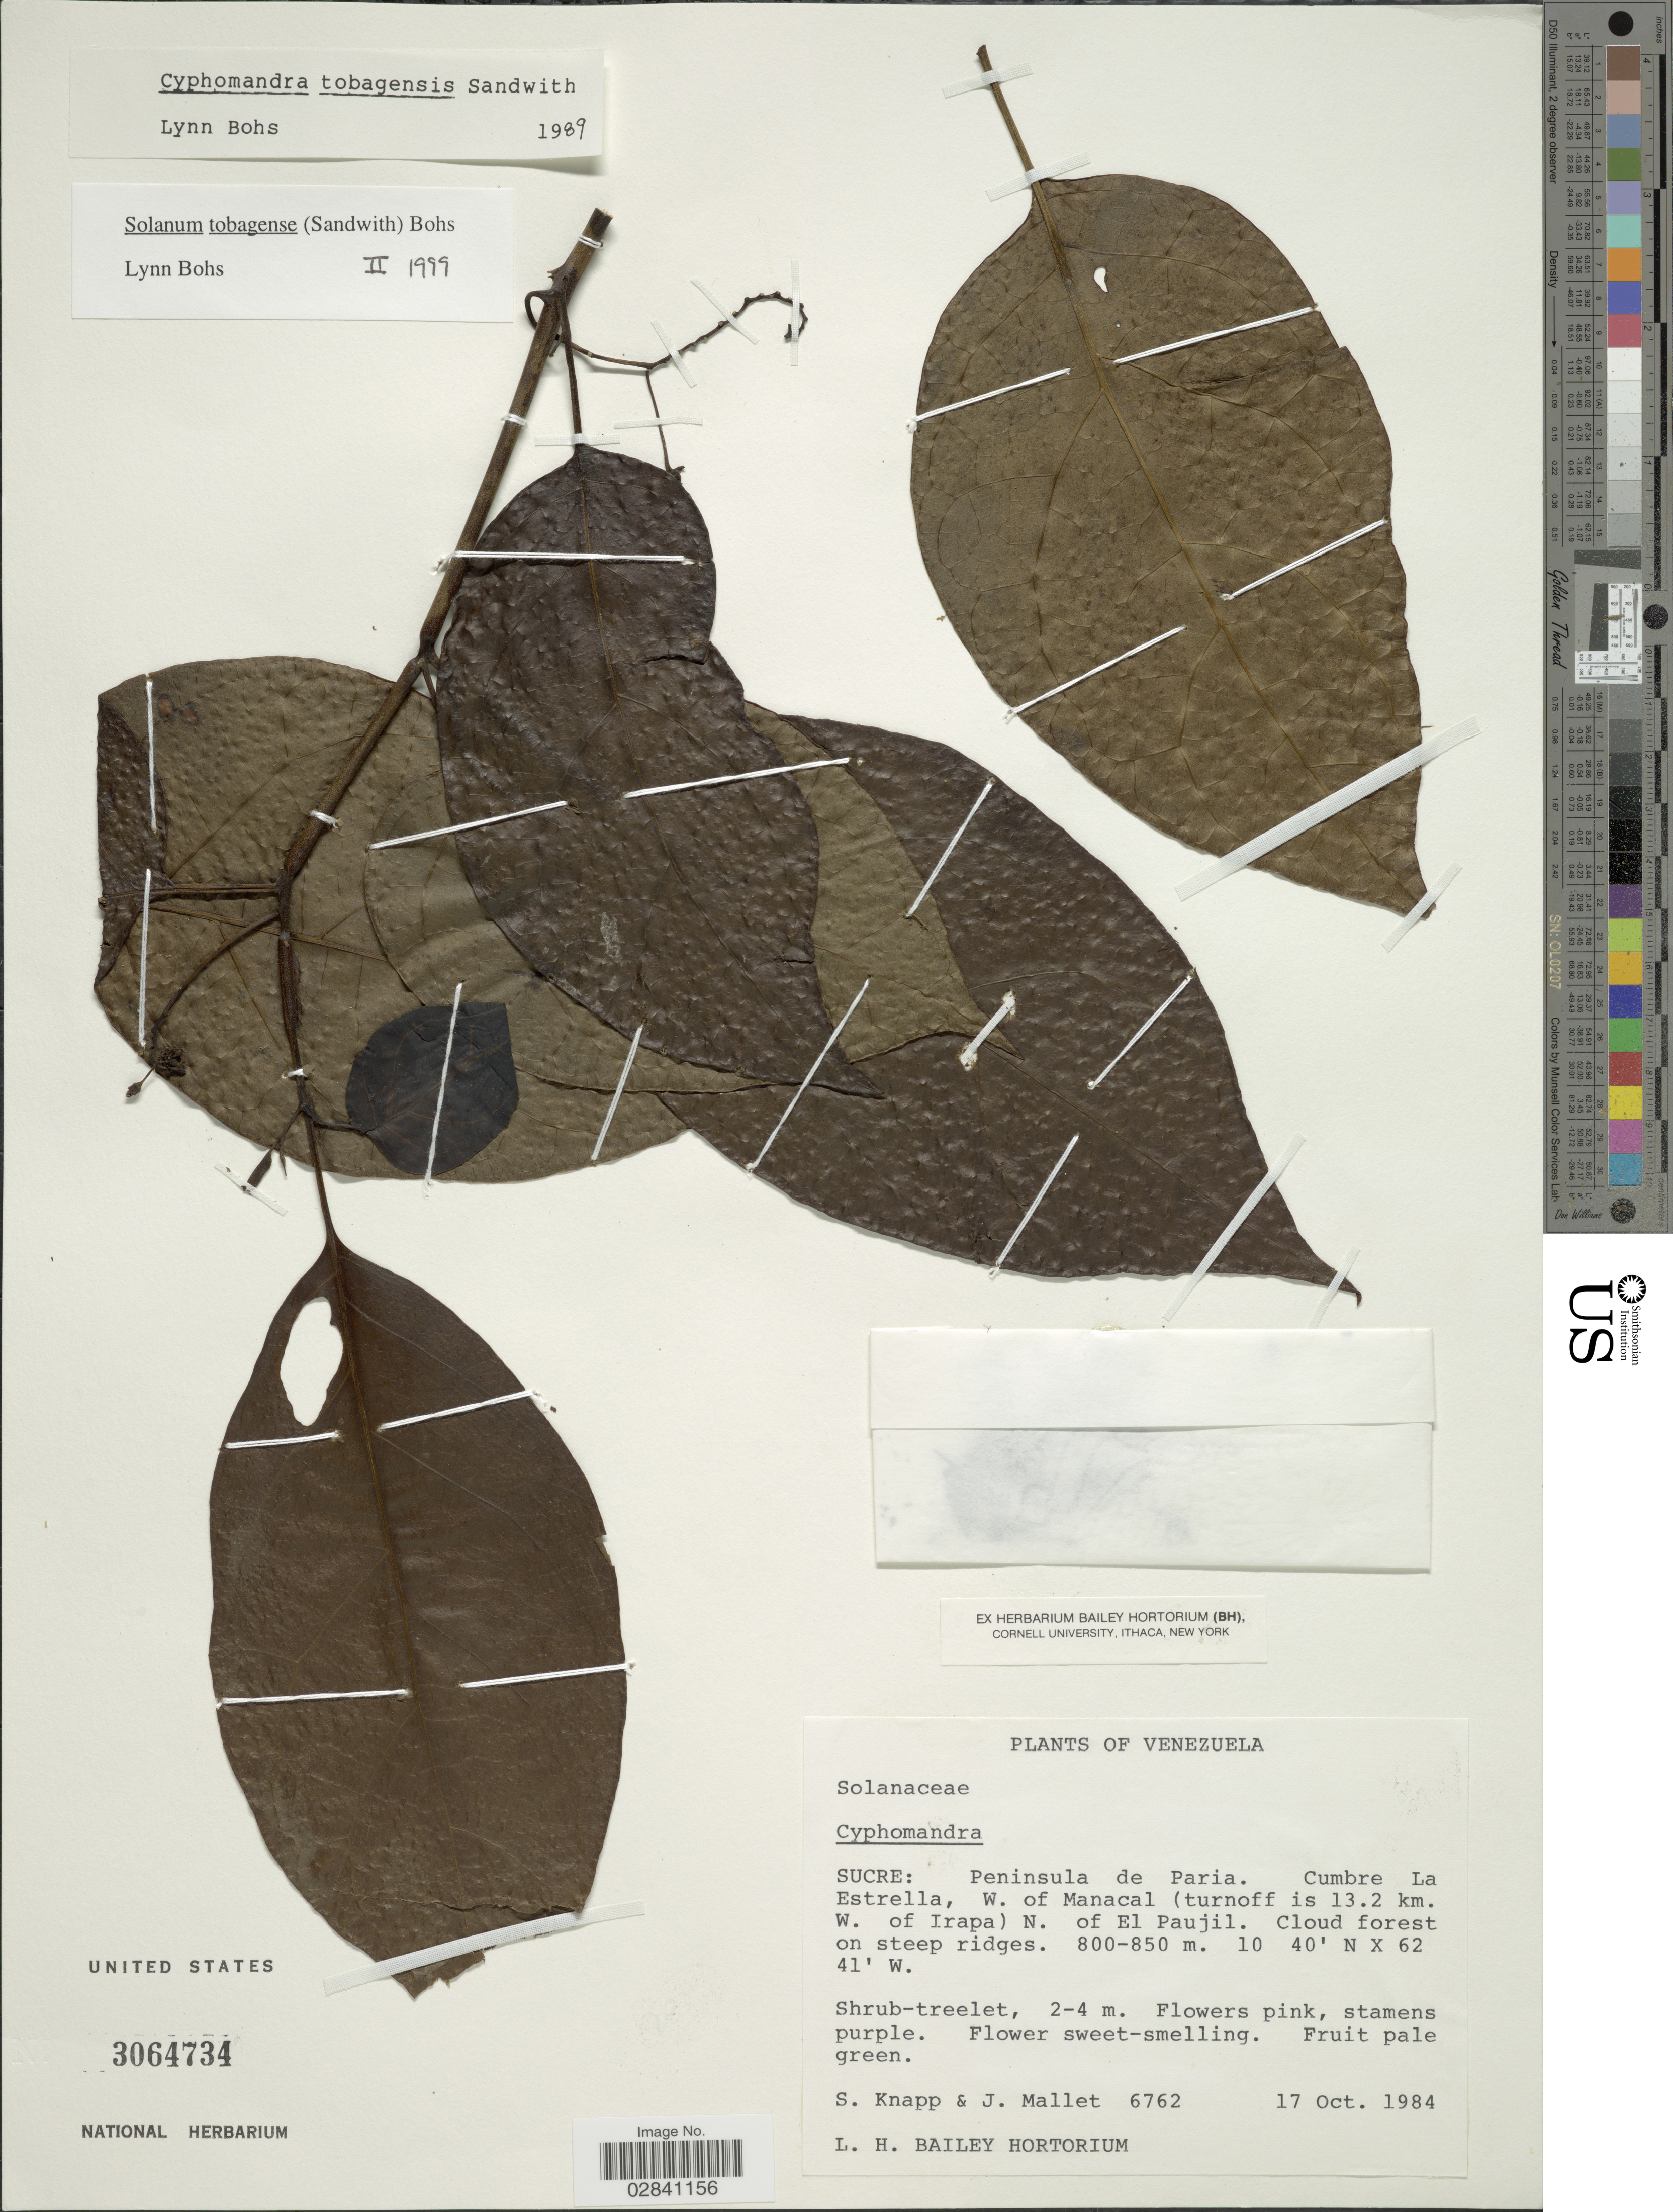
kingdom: Plantae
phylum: Tracheophyta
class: Magnoliopsida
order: Solanales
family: Solanaceae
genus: Cyphomandra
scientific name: Cyphomandra tobagensis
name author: Sandwith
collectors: S. Knapp & J. Mallet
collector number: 6762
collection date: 1984-10-17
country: Venezuela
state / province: Sucre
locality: Peninsula de Paria. Cumbre La Estrella, W. of Manacal (turnoff is 13.2 km. W. of Irapa) N. of El Paujil.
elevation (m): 800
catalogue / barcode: US 3064734